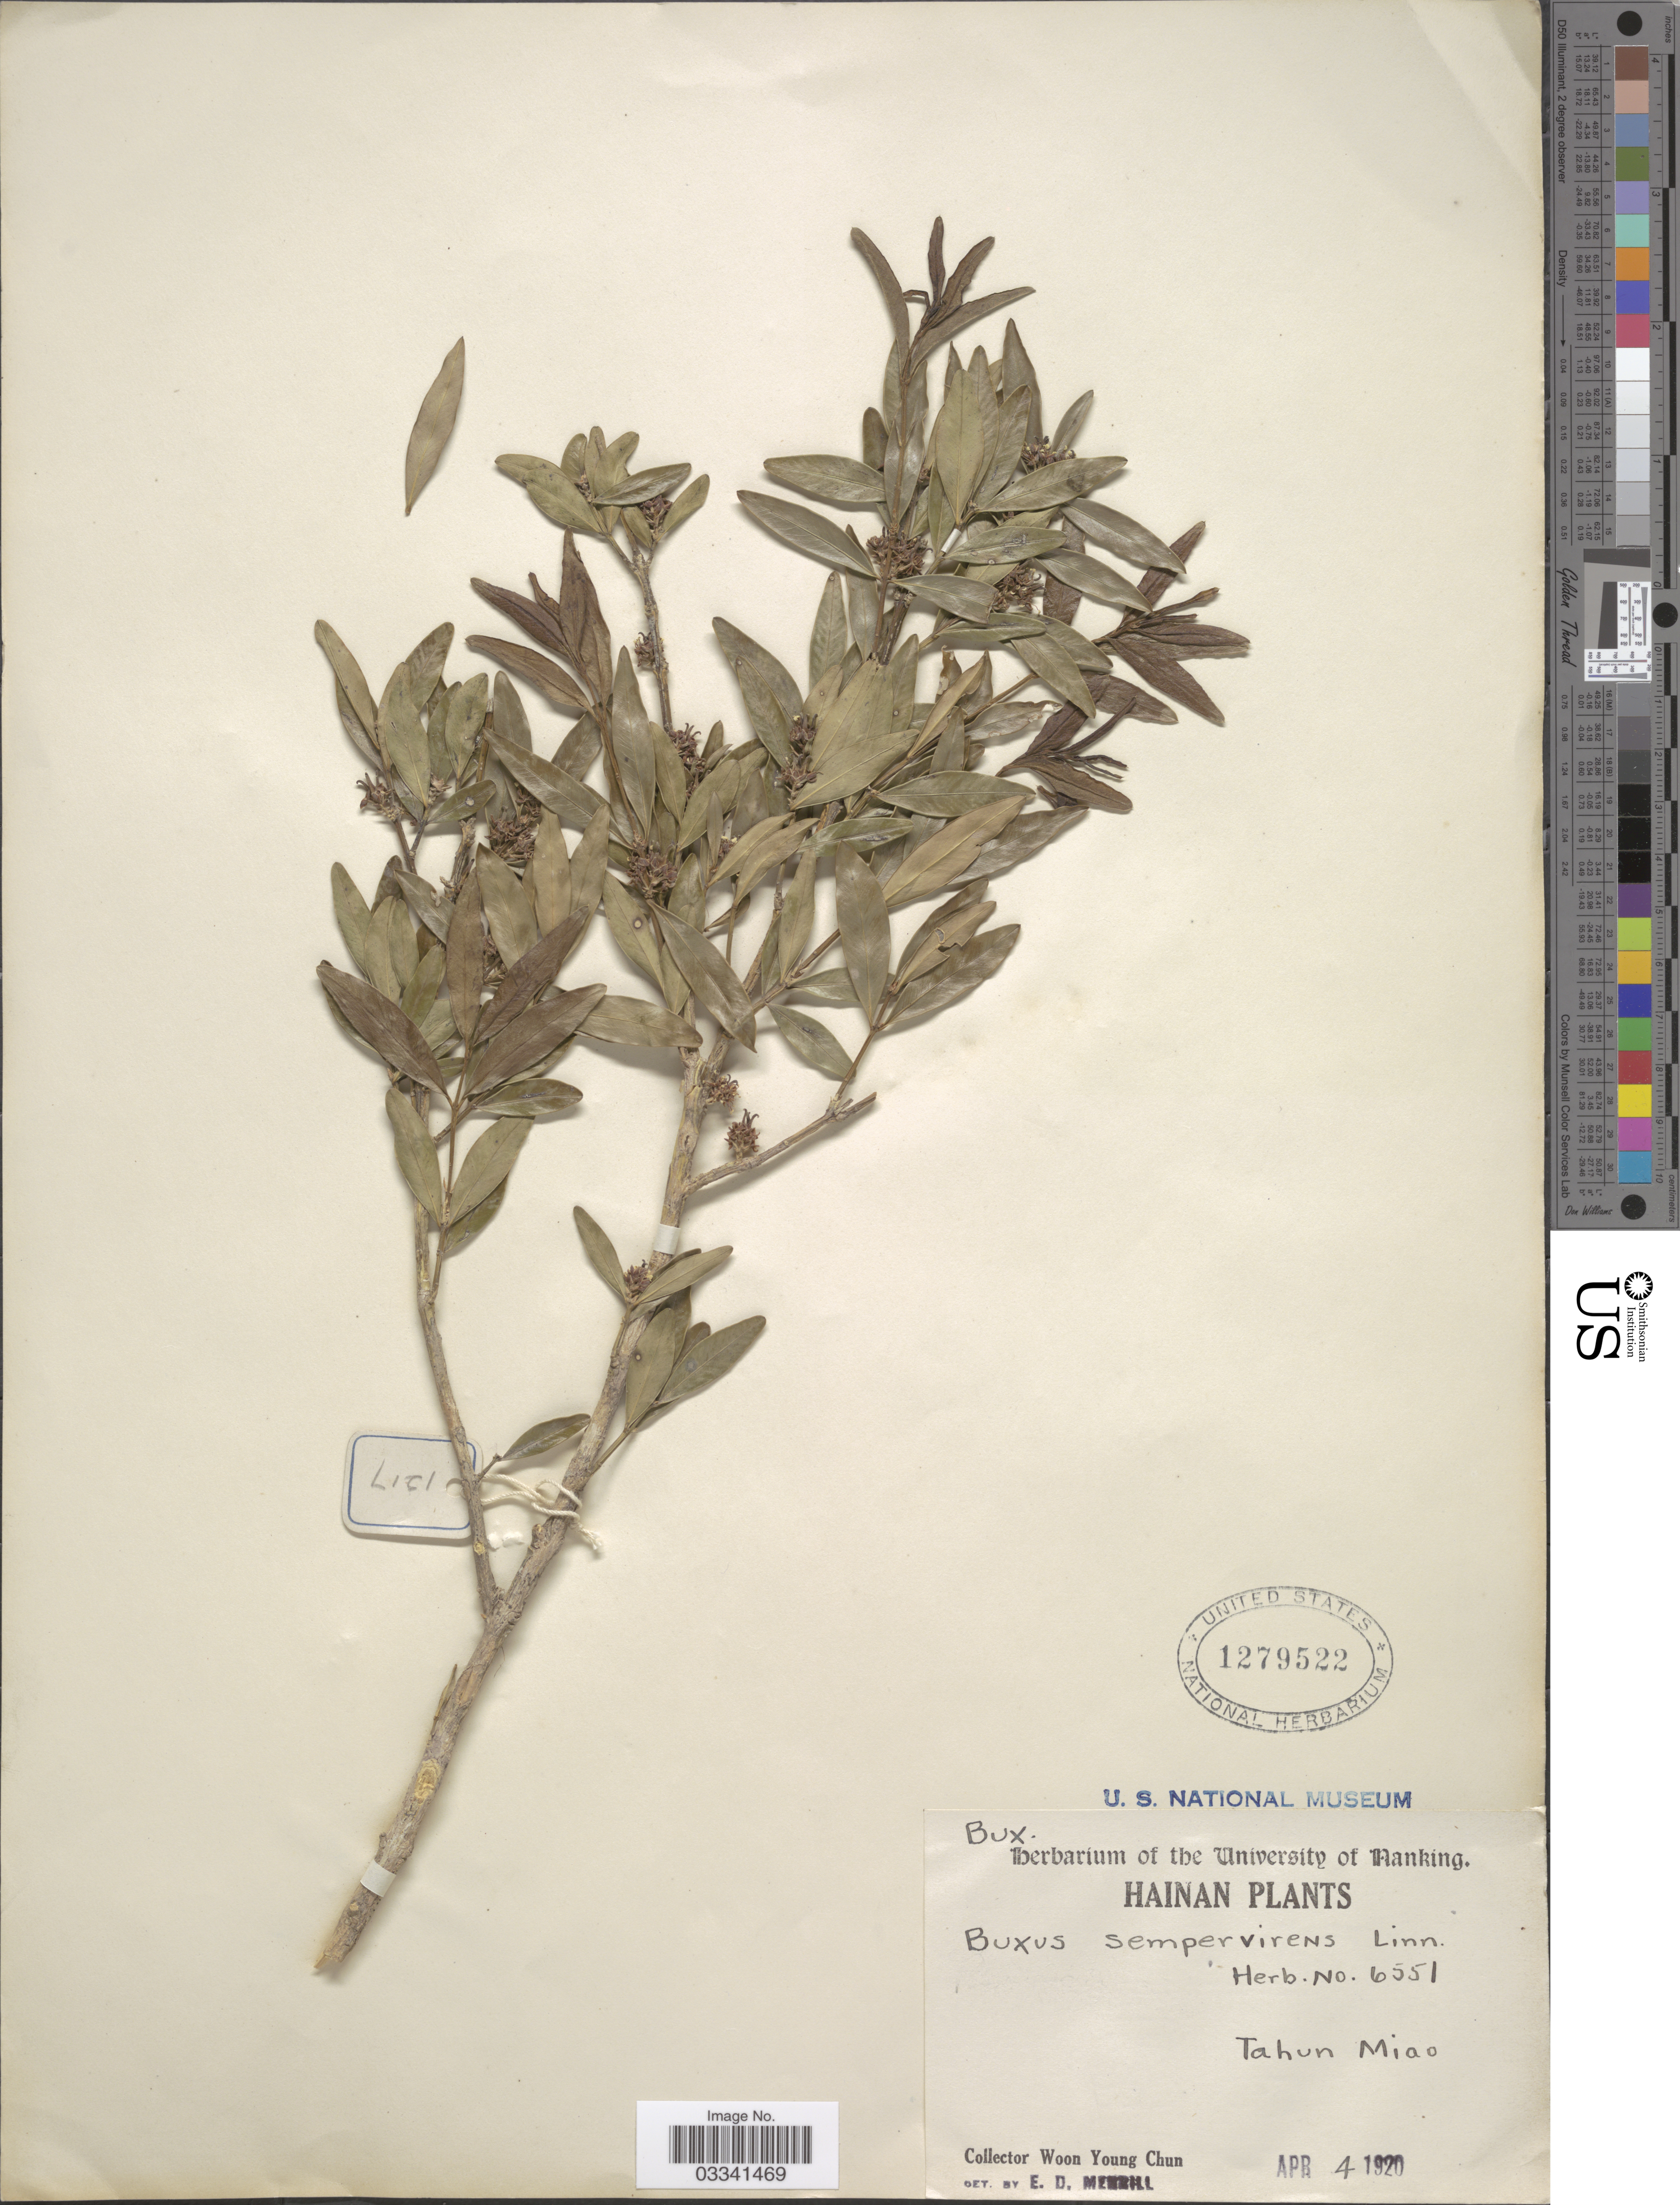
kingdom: Plantae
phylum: Tracheophyta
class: Magnoliopsida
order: Buxales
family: Buxaceae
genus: Buxus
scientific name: Buxus sempervirens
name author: L.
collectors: W. Y. Chun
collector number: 6551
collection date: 1920-04-04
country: China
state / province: Hainan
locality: Tahun Miao.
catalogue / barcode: US 1279522